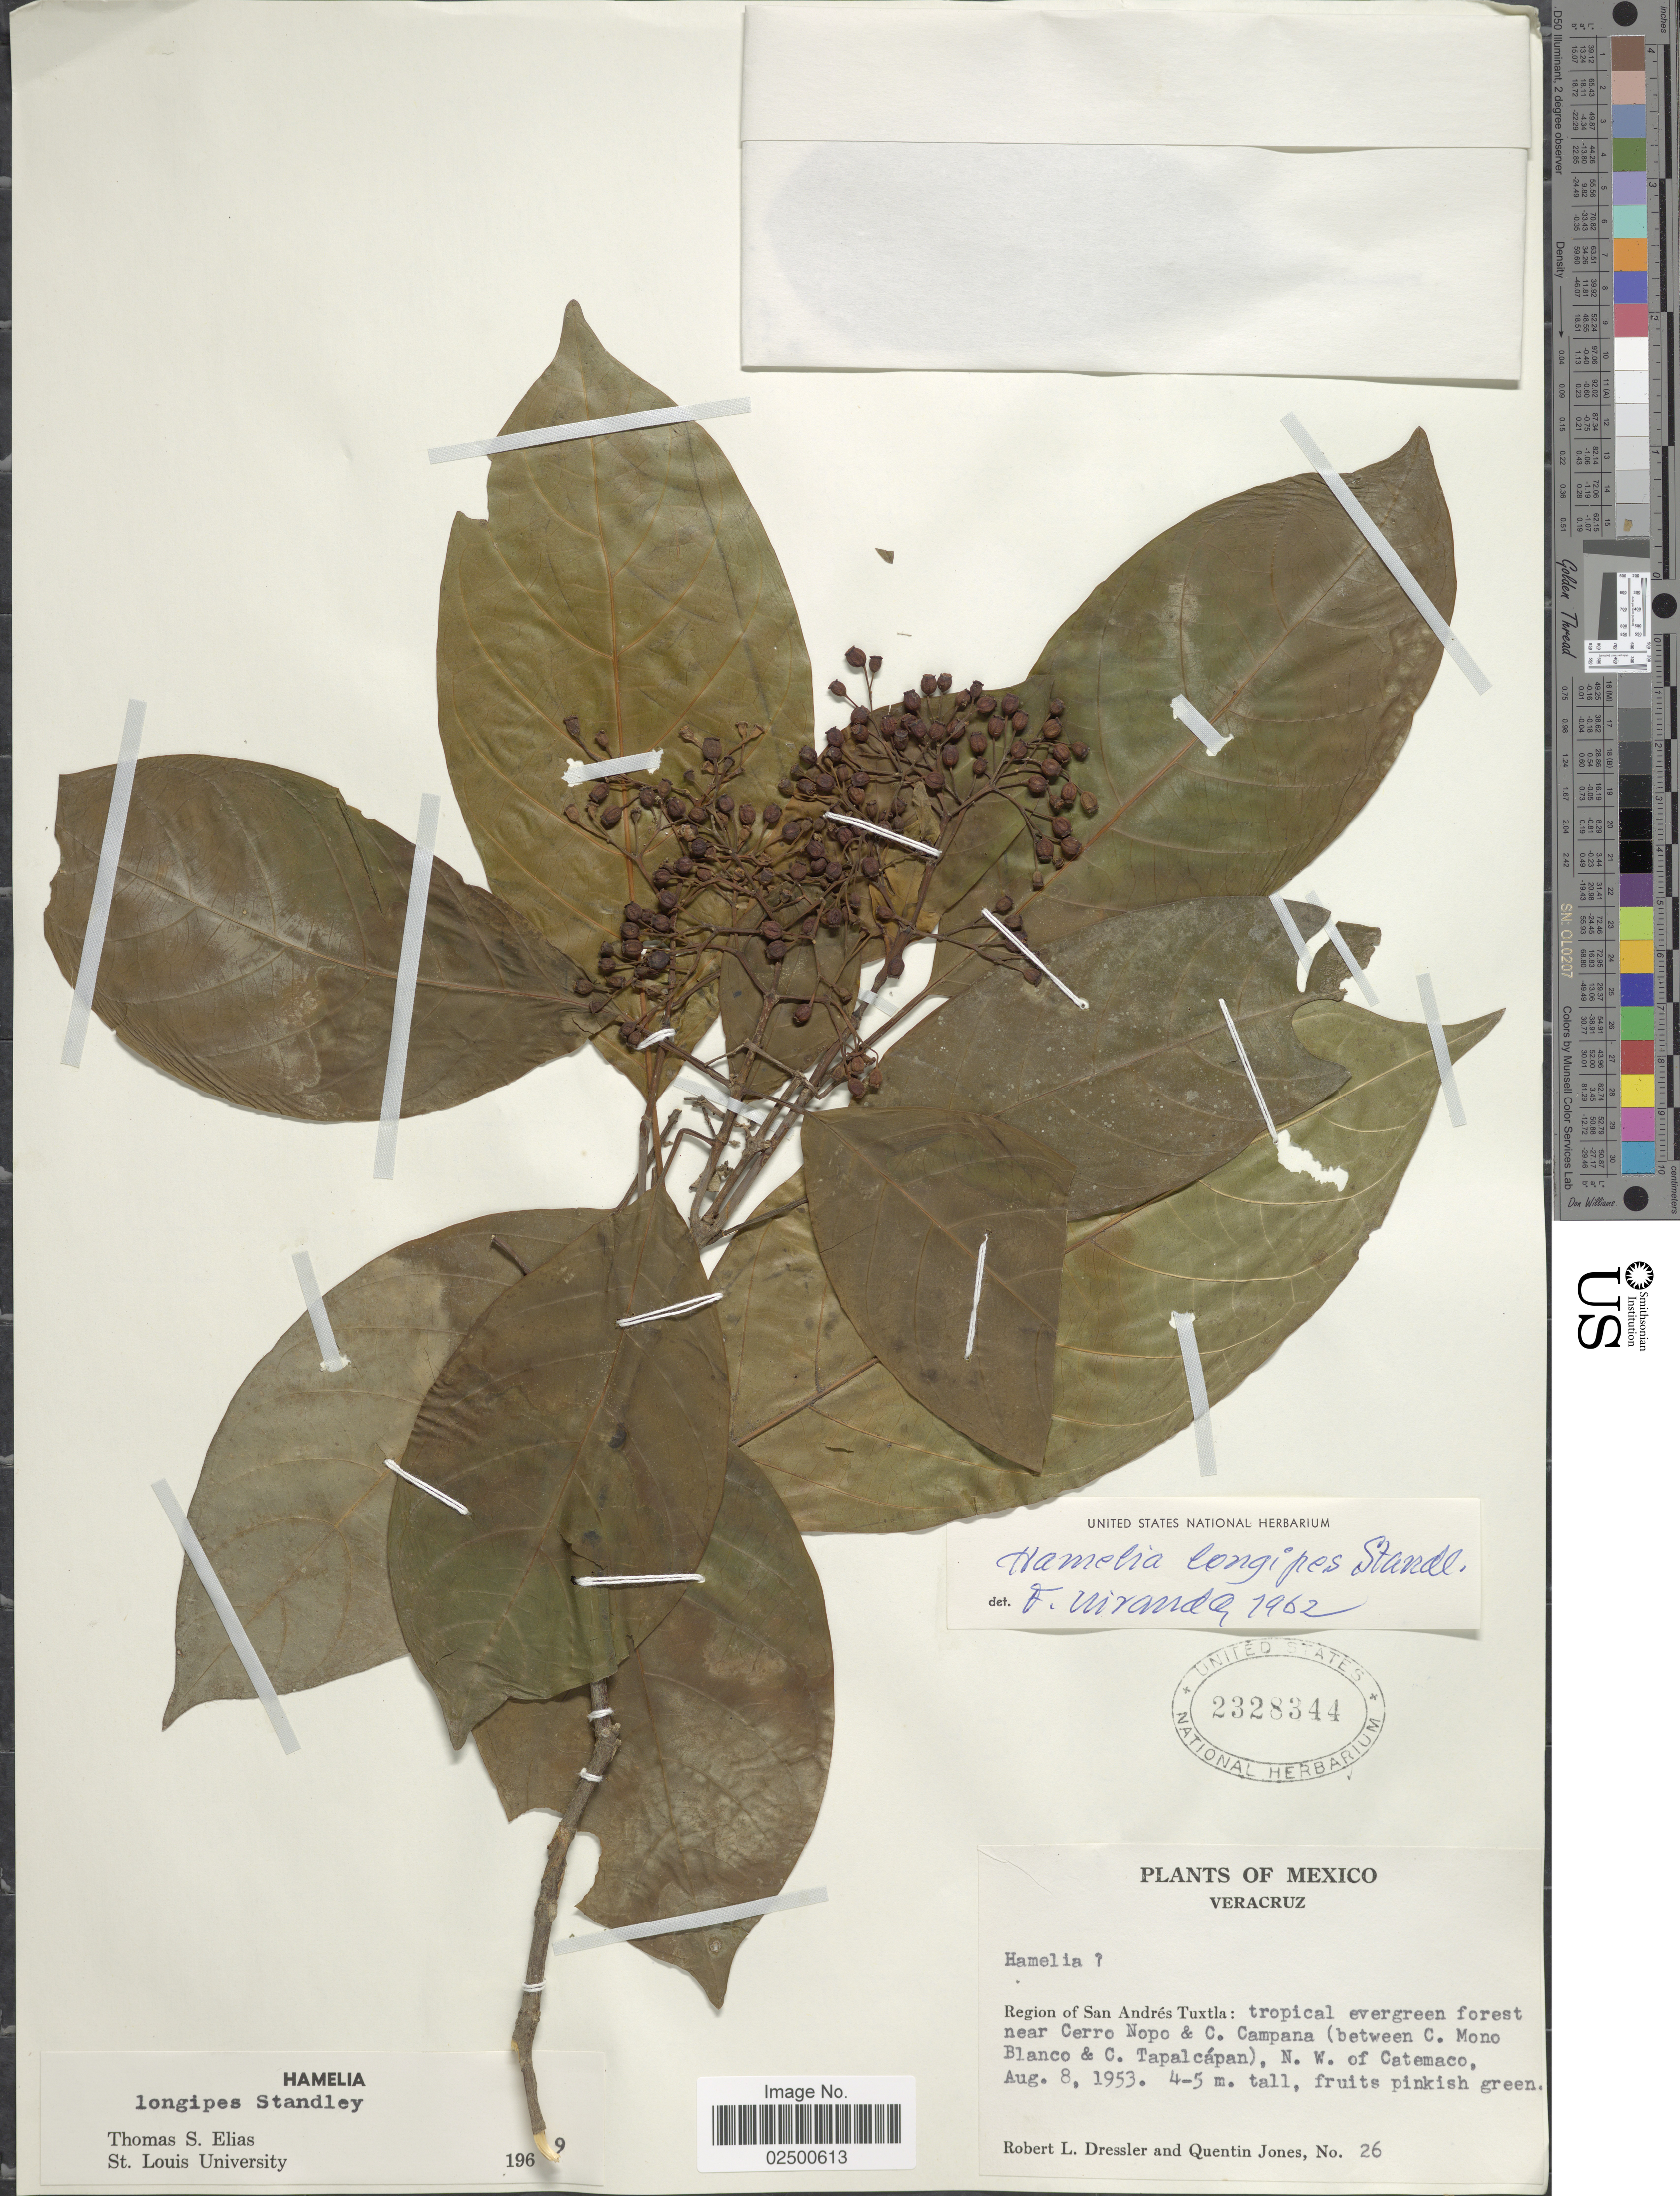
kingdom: Plantae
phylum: Tracheophyta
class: Magnoliopsida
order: Gentianales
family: Rubiaceae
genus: Hamelia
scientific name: Hamelia longipes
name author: Standl.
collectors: R. Dressler & Q. Jones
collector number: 26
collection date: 1953-08-08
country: Mexico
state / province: Veracruz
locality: Veracruz. Region of San Andres Tuxtla: tropical evergreen forest near Cerro Nopo & C. Campana (between C. Mono Blanco & C. Tapalcapan), N.W. of Catemaco.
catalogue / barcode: US 2328344